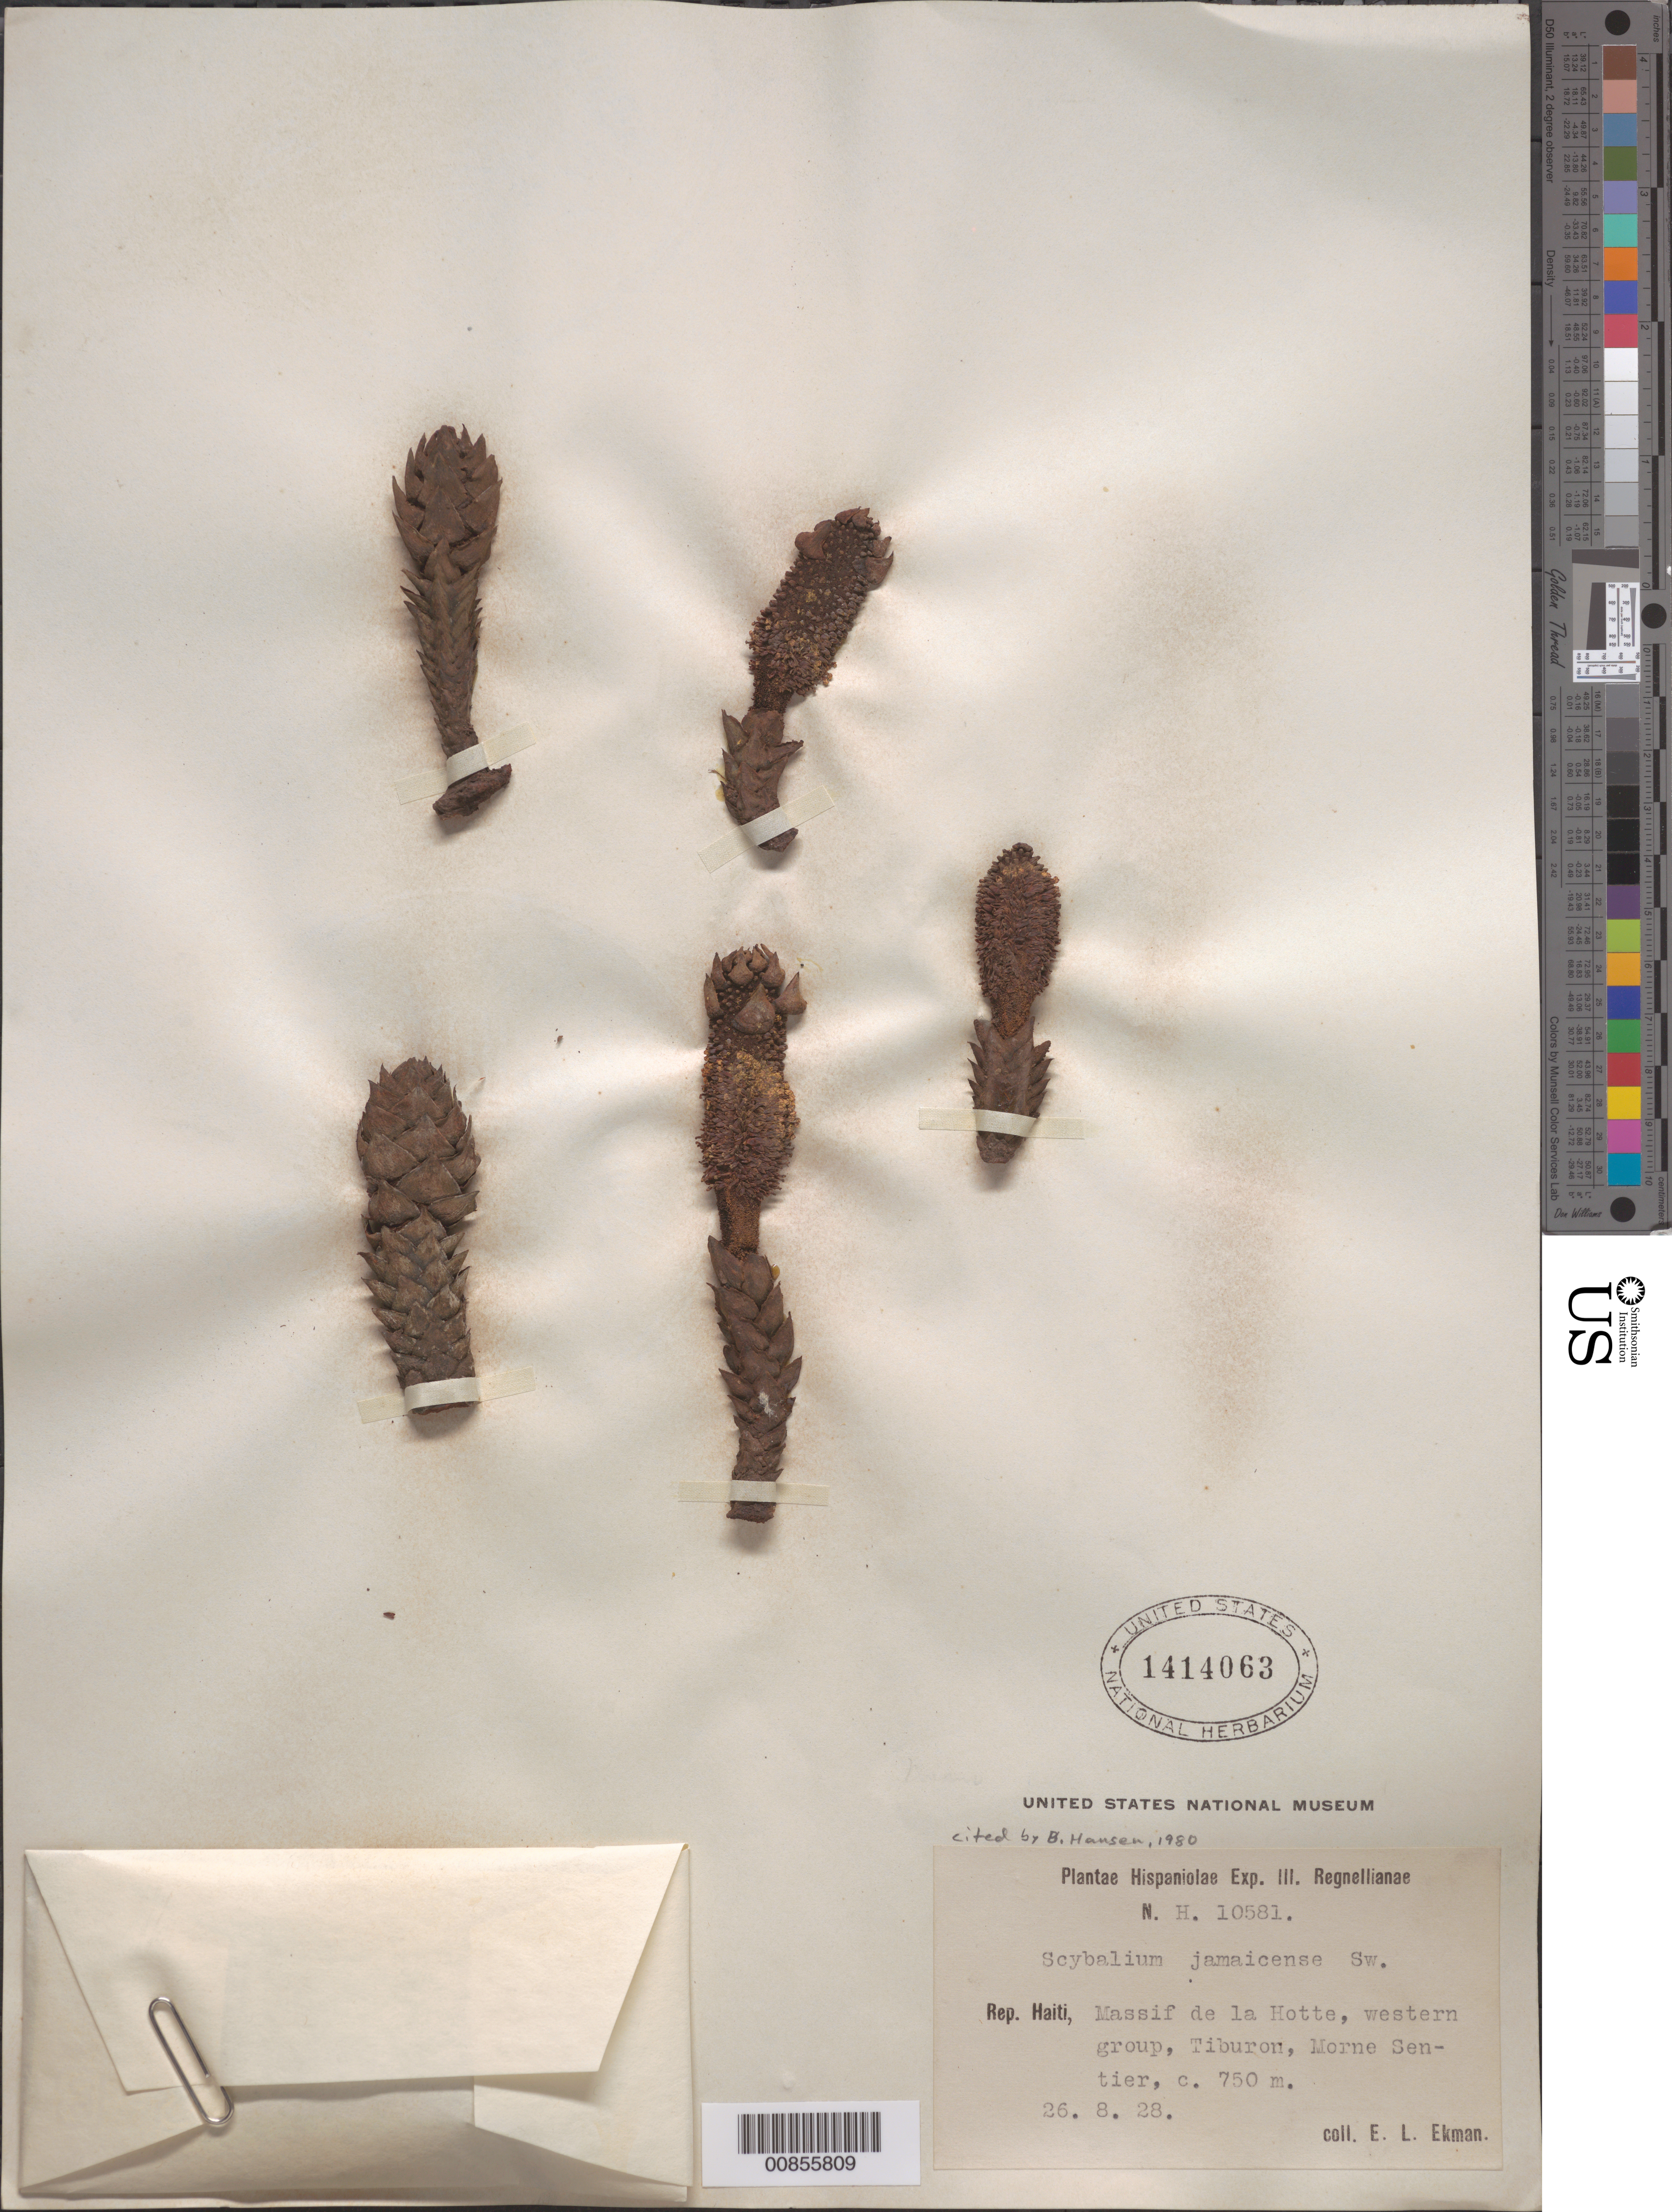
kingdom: Plantae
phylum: Tracheophyta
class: Magnoliopsida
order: Santalales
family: Balanophoraceae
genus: Scybalium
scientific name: Scybalium jamaicense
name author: (Sw.) Schott & Endl.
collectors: E. L. Ekman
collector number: H 10581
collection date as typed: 26 Aug 1928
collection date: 1928-08-26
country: Haiti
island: Hispaniola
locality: Massif de la Hotte, western group, Tiburon, Morne Sentier.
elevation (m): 750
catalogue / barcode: US 1414063